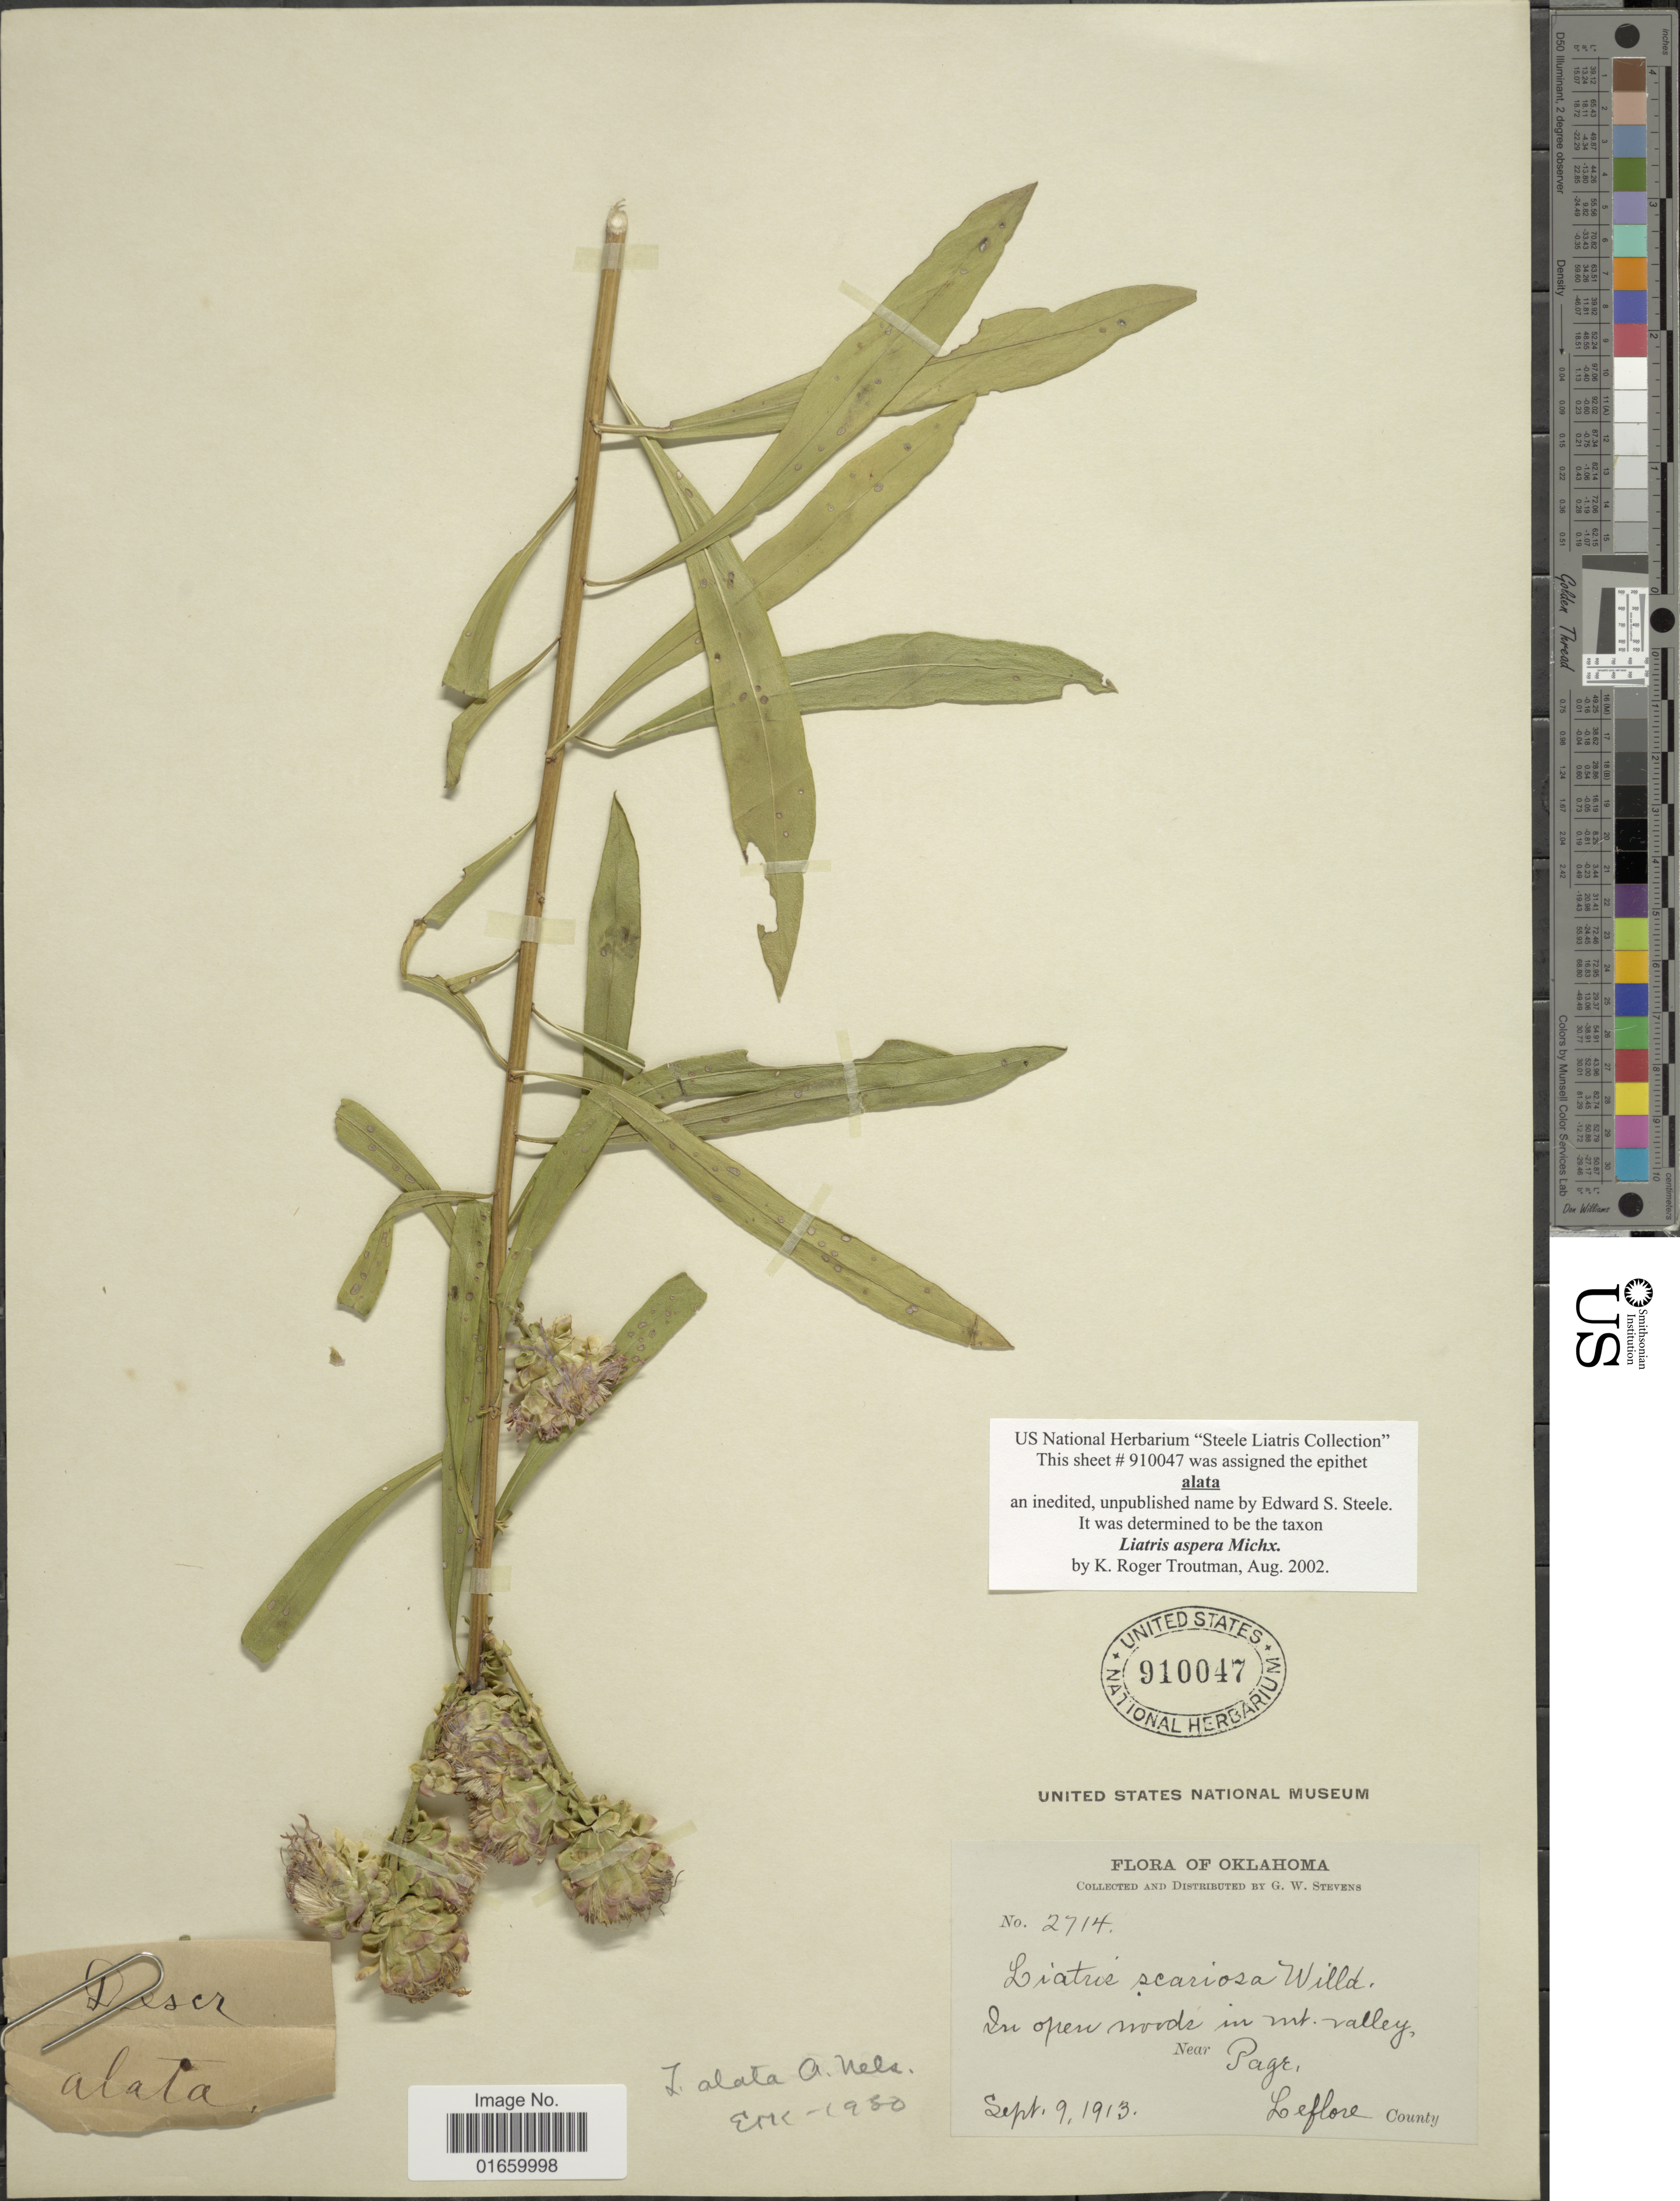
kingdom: Plantae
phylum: Tracheophyta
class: Magnoliopsida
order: Asterales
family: Asteraceae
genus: Liatris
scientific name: Liatris aspera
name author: Michx.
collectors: G. W. Stevens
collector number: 2714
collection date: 1913-09-09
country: United States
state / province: Oklahoma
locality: In mt. valley, near Page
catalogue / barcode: US 910047